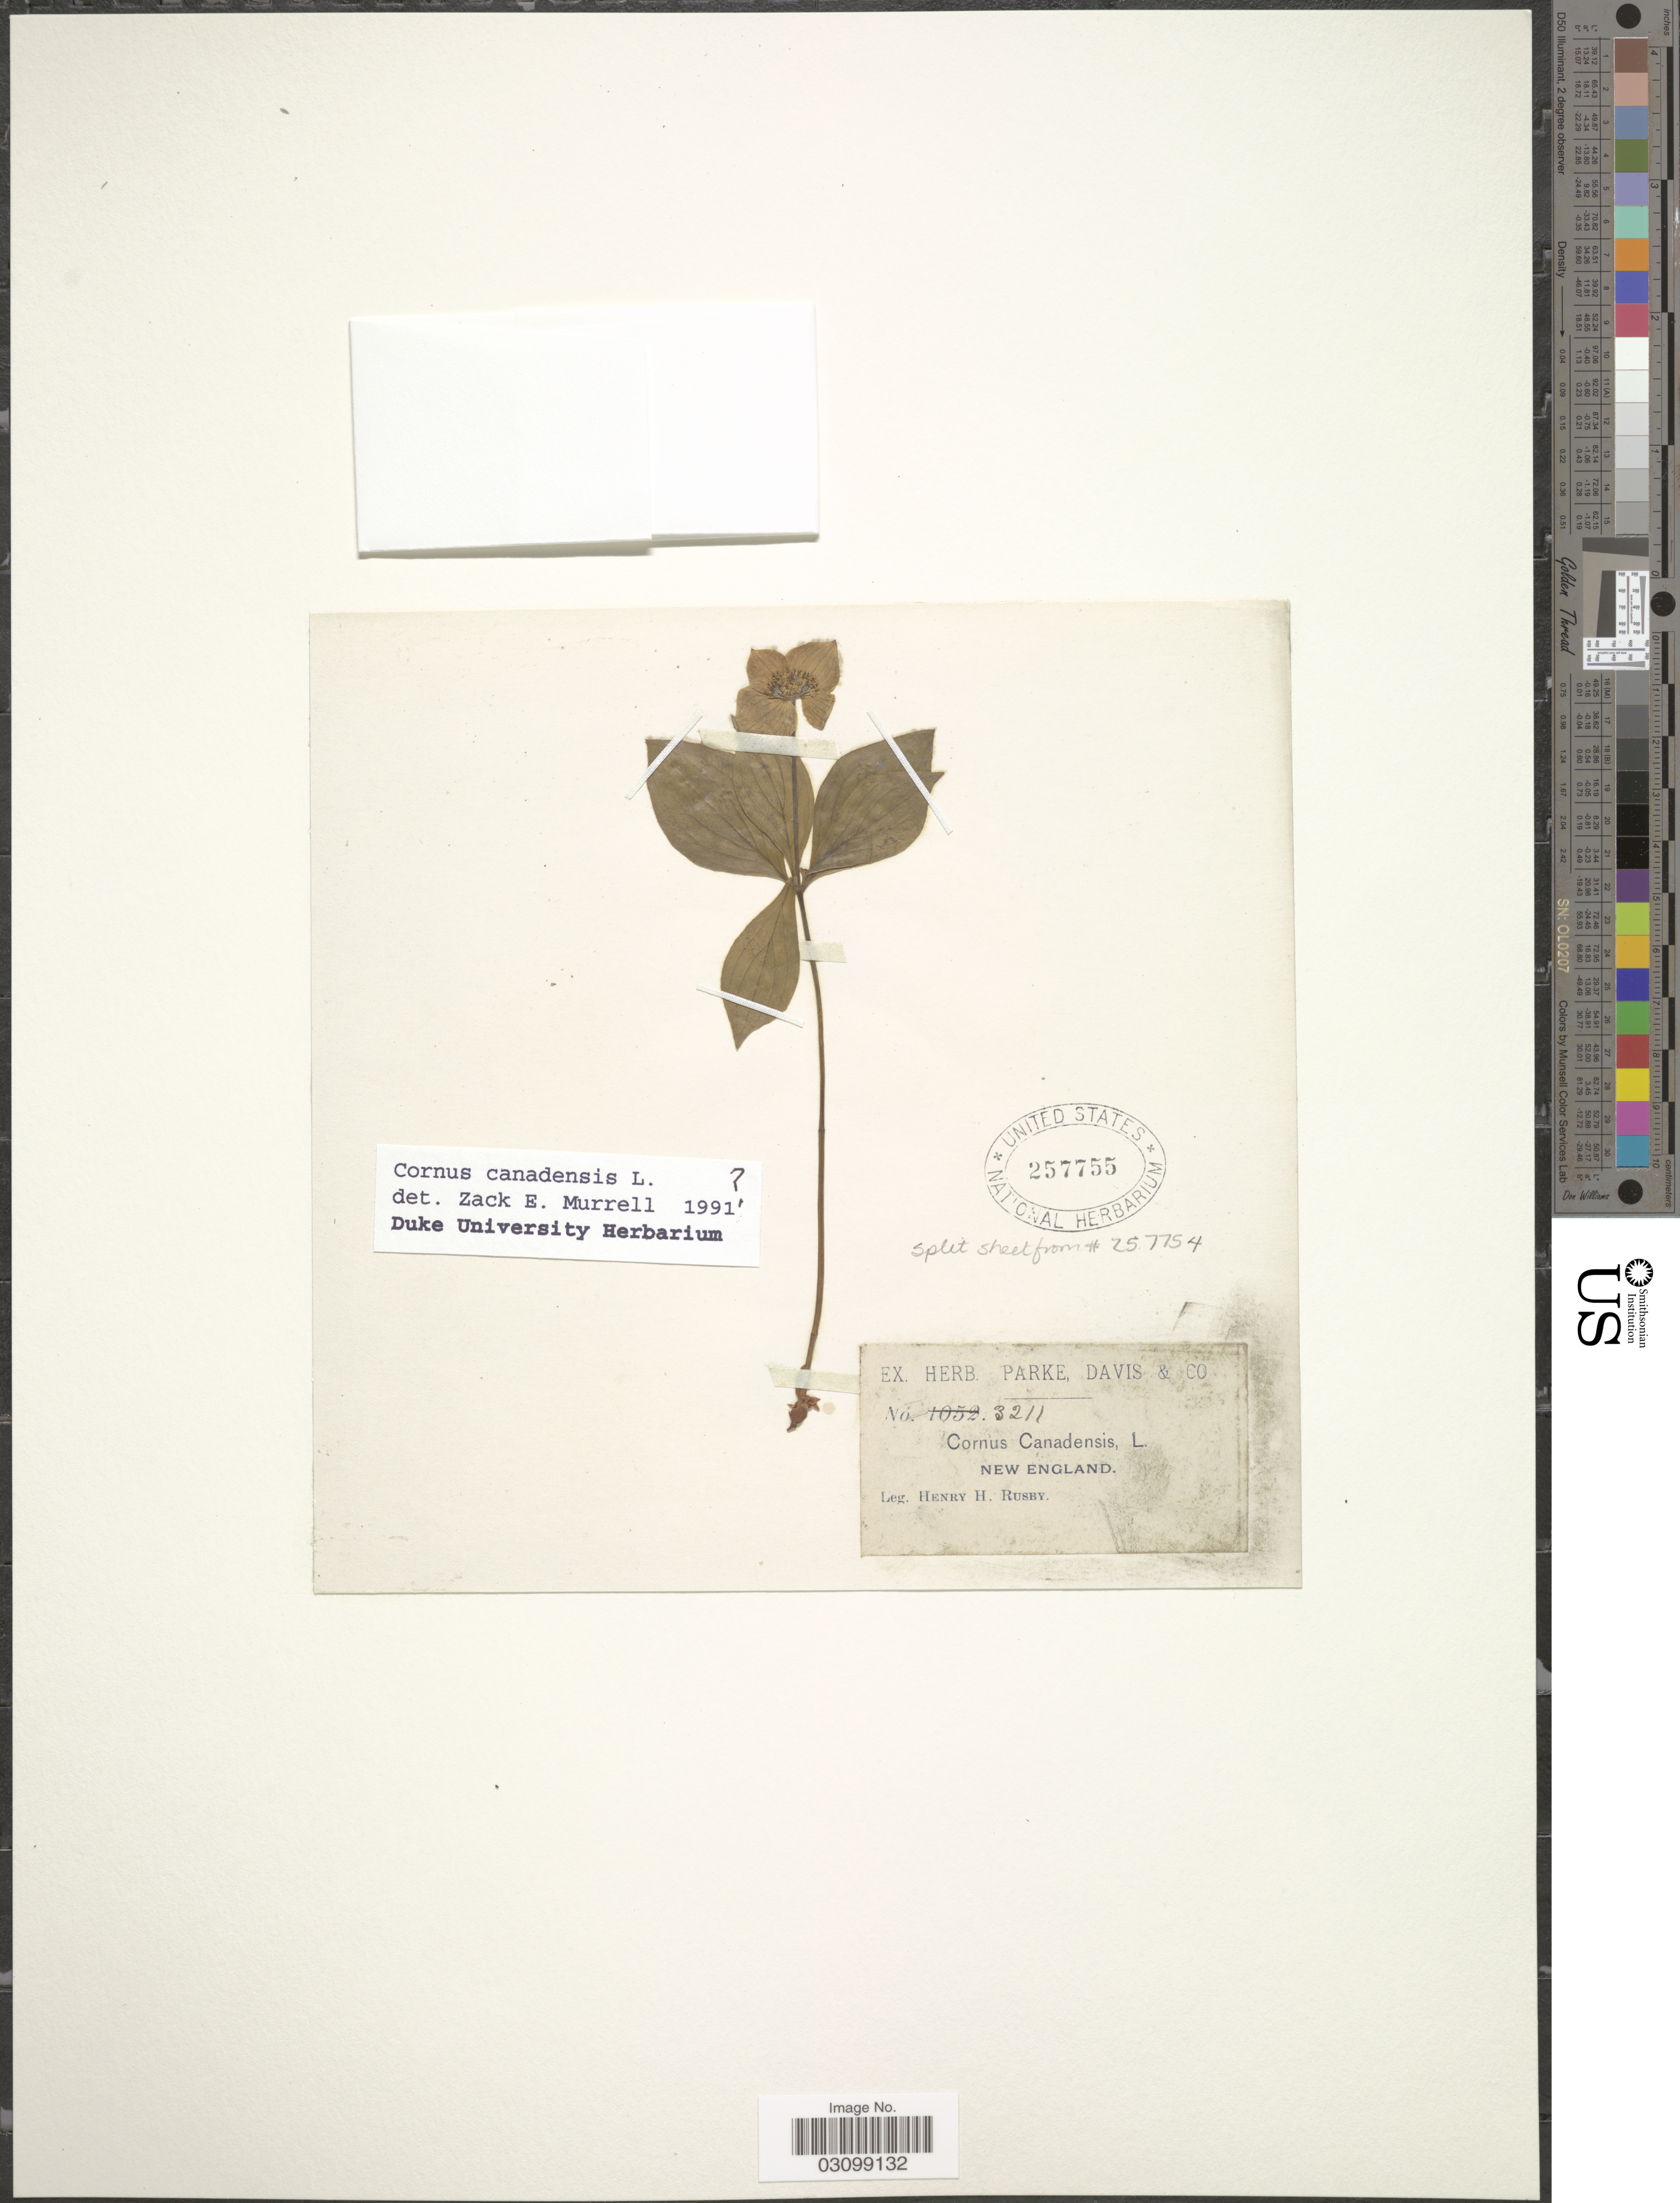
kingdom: Plantae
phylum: Tracheophyta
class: Magnoliopsida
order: Cornales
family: Cornaceae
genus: Cornus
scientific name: Cornus canadensis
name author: L.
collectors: H. H. Rusby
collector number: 3211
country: United States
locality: New England.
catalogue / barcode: US 257755